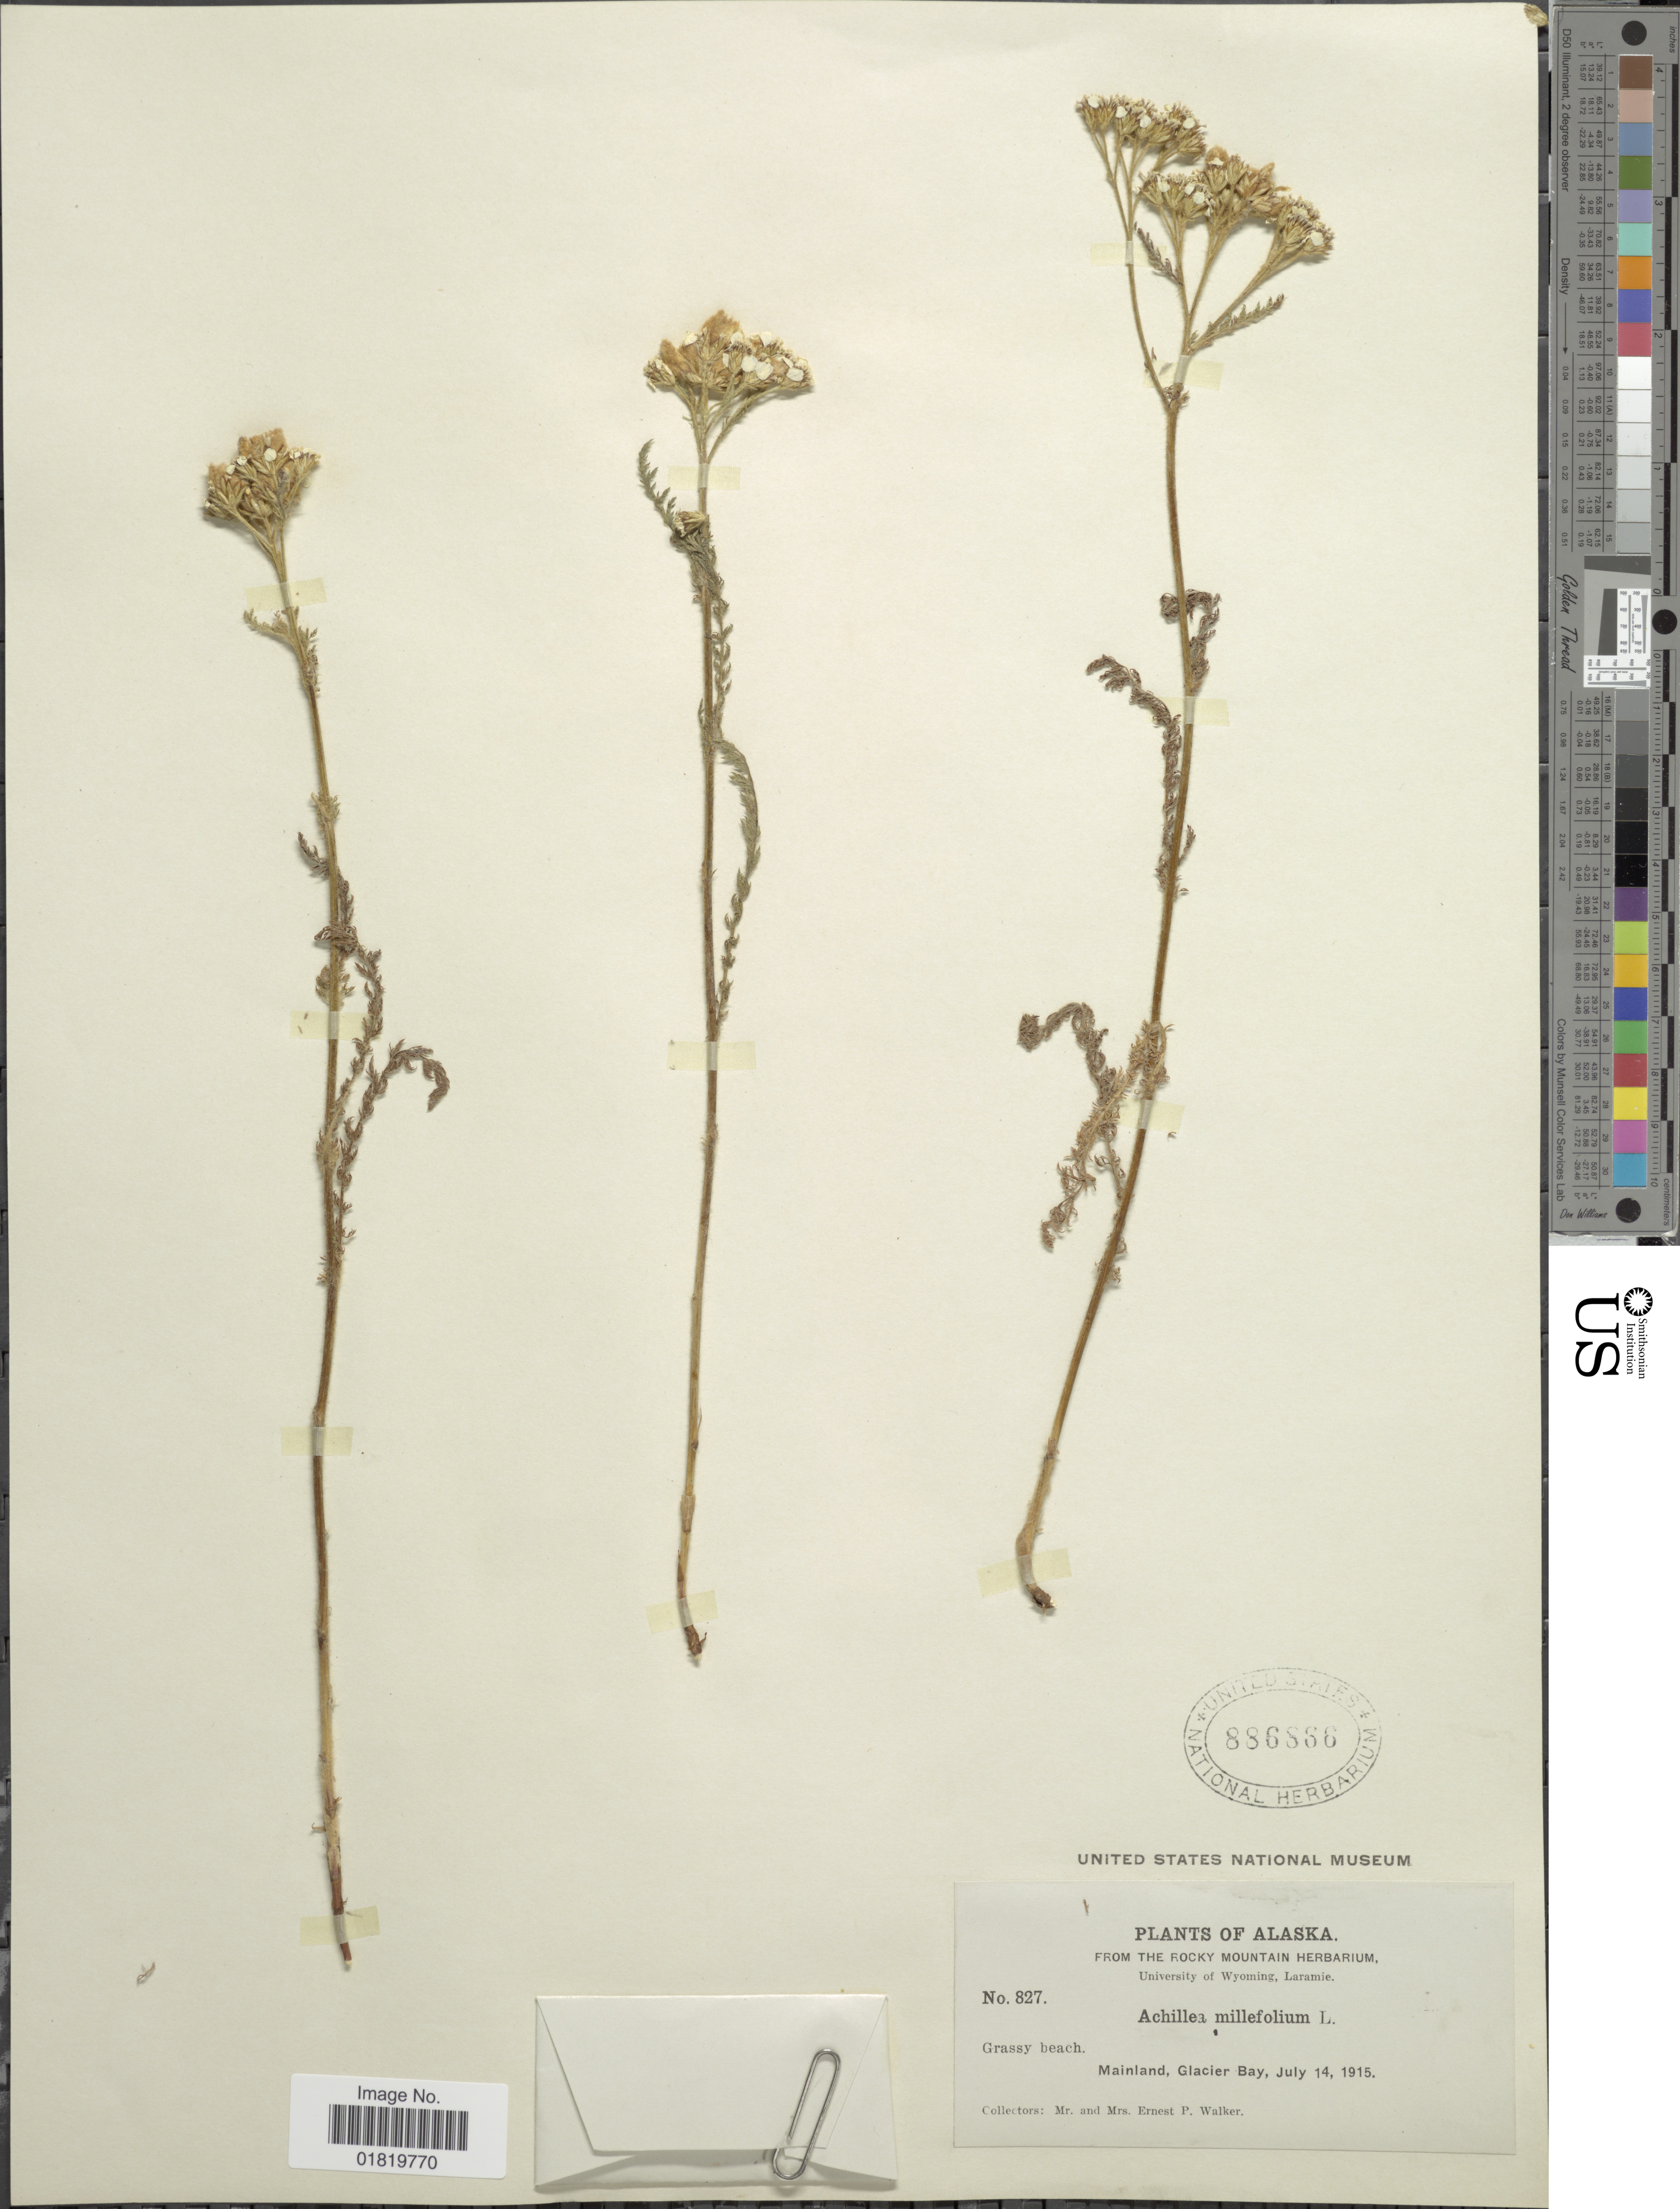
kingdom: Plantae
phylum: Tracheophyta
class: Magnoliopsida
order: Asterales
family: Asteraceae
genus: Achillea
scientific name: Achillea borealis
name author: Bong.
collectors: E. P. Walker & E. Walker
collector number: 827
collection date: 1915-07-14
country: United States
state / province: Alaska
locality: Mainland, Glacier Bay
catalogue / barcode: US 886886